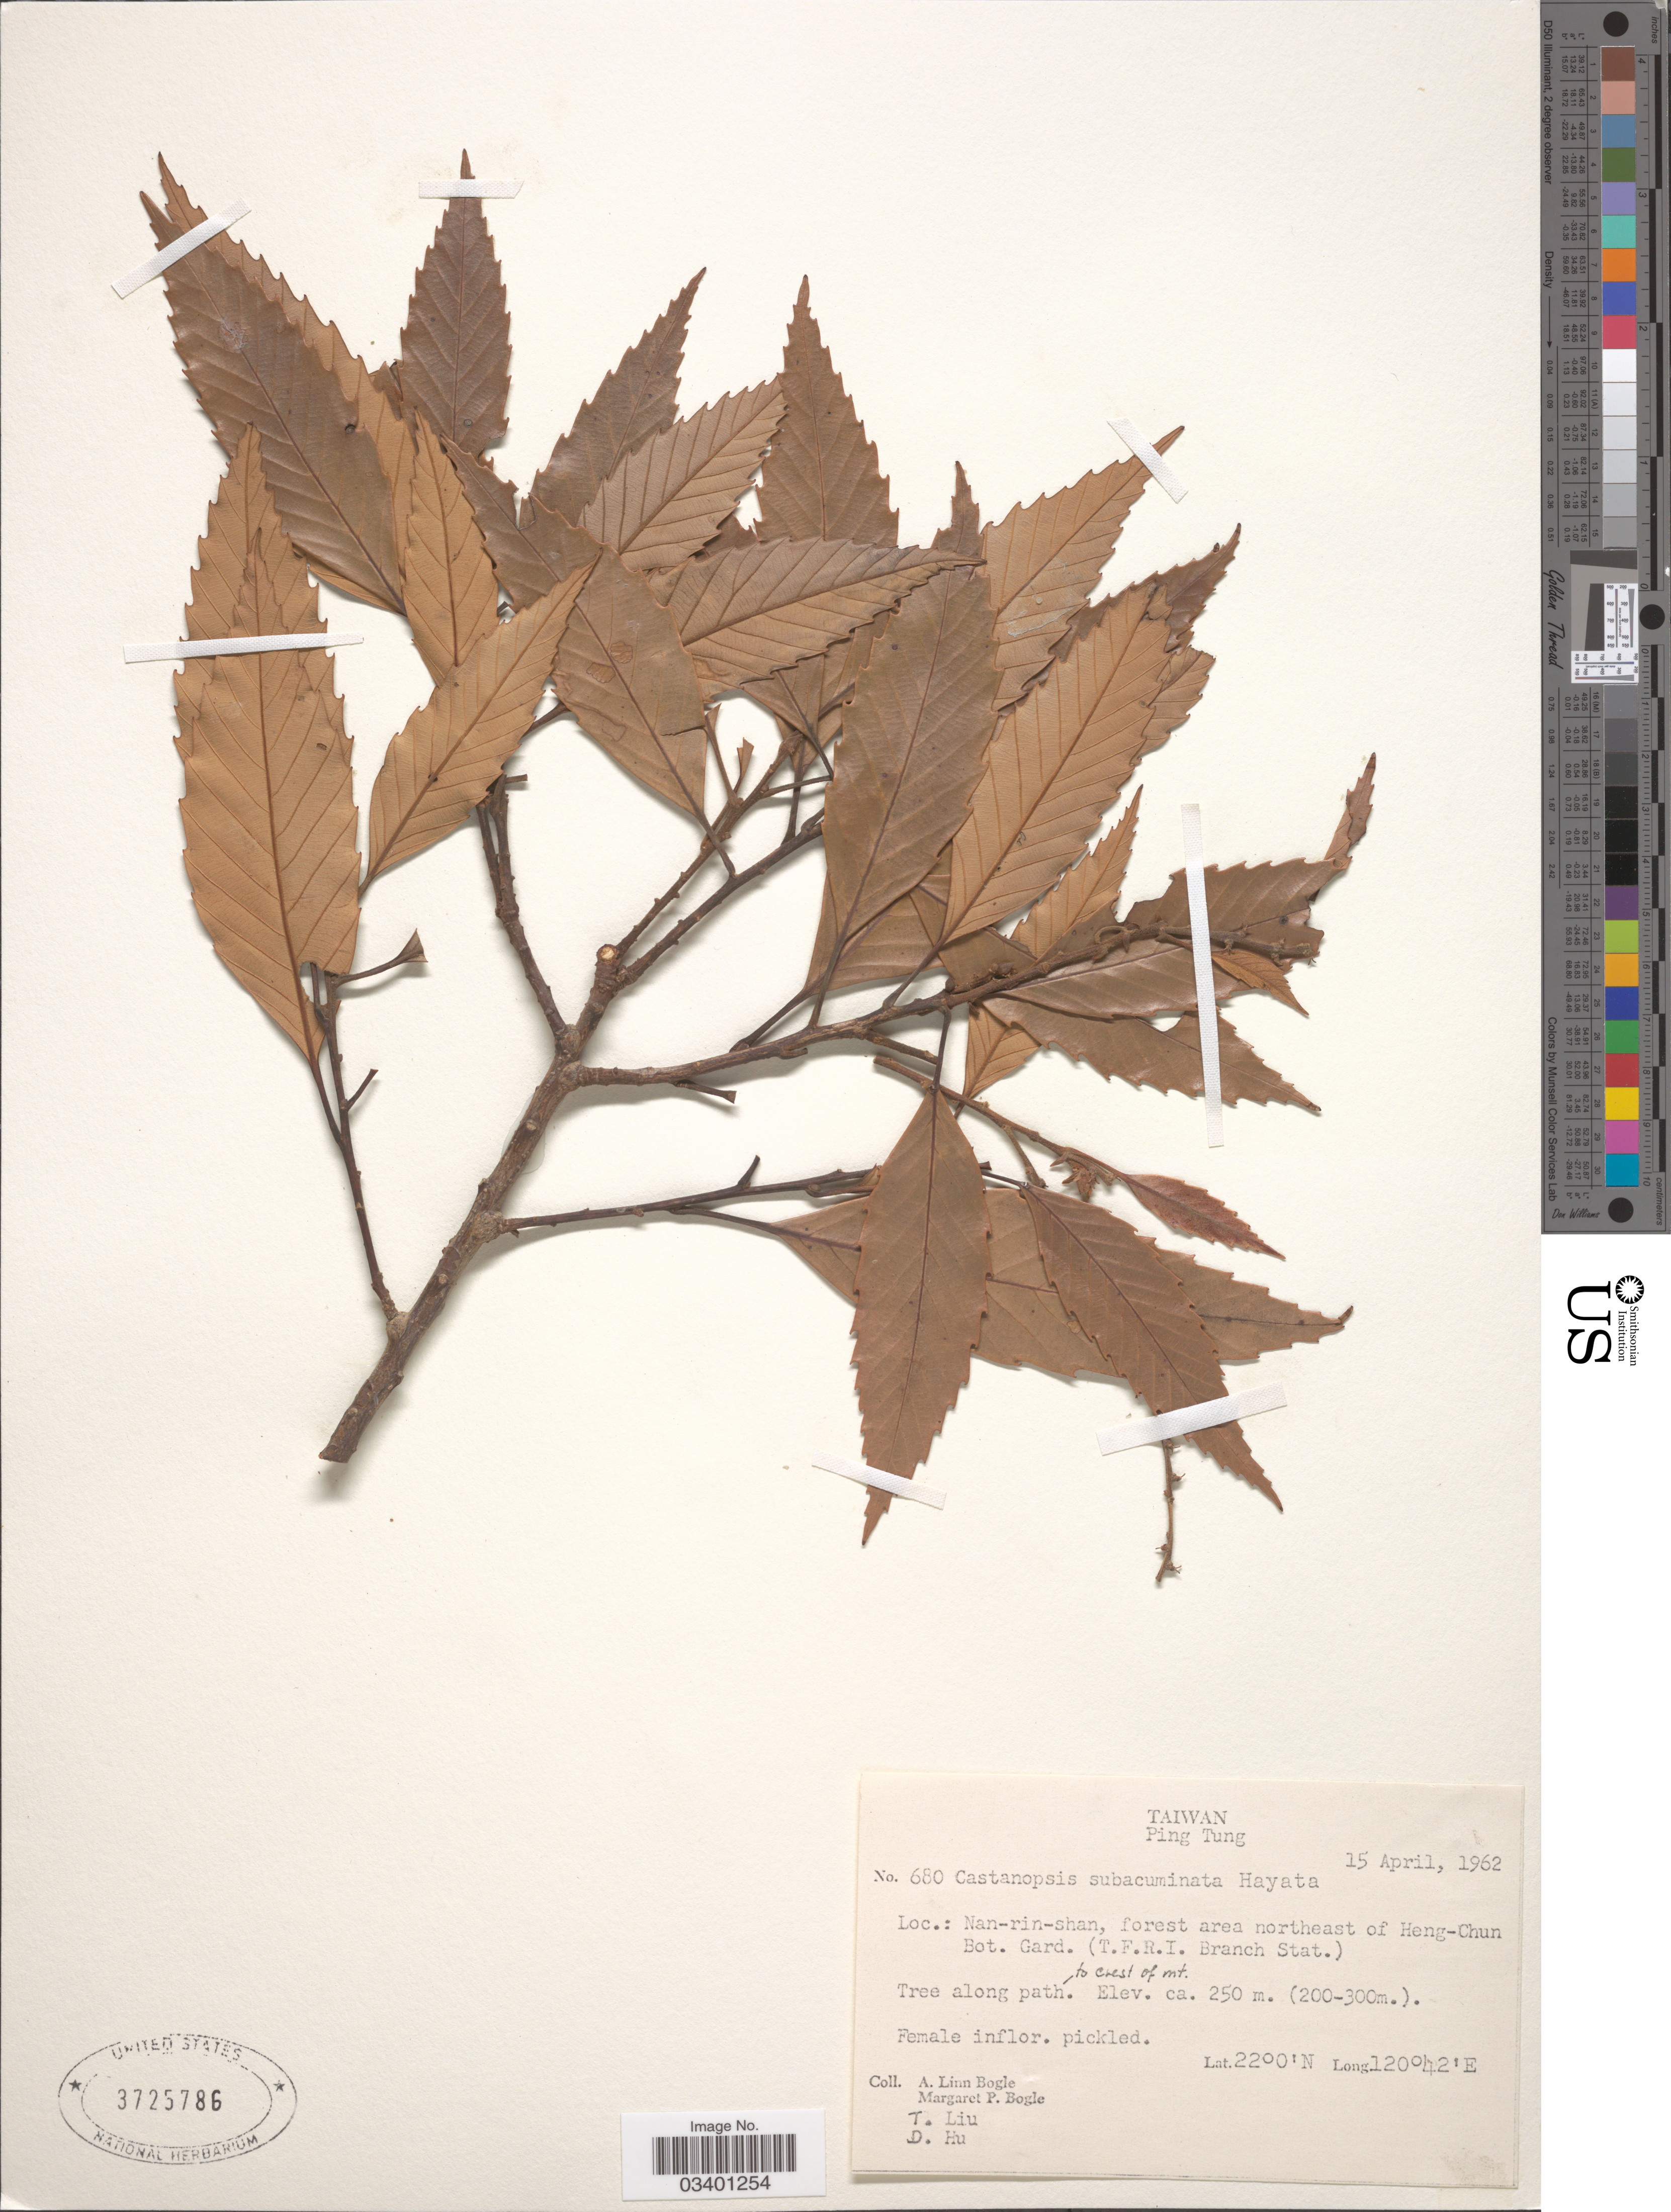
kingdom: Plantae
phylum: Tracheophyta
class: Magnoliopsida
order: Fagales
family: Fagaceae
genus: Castanopsis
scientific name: Castanopsis subacuminata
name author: Hayata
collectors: Bogle, A.L., M. Bogle, T. Liu & D. Hu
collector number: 680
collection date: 1962-04-15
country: Taiwan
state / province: Pingtung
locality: Nan-rin-shan, forest area northeast of Heng-Chun Bot. Gard. (T.F.R.I. Branch Stat.).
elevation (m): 250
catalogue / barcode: US 3725786